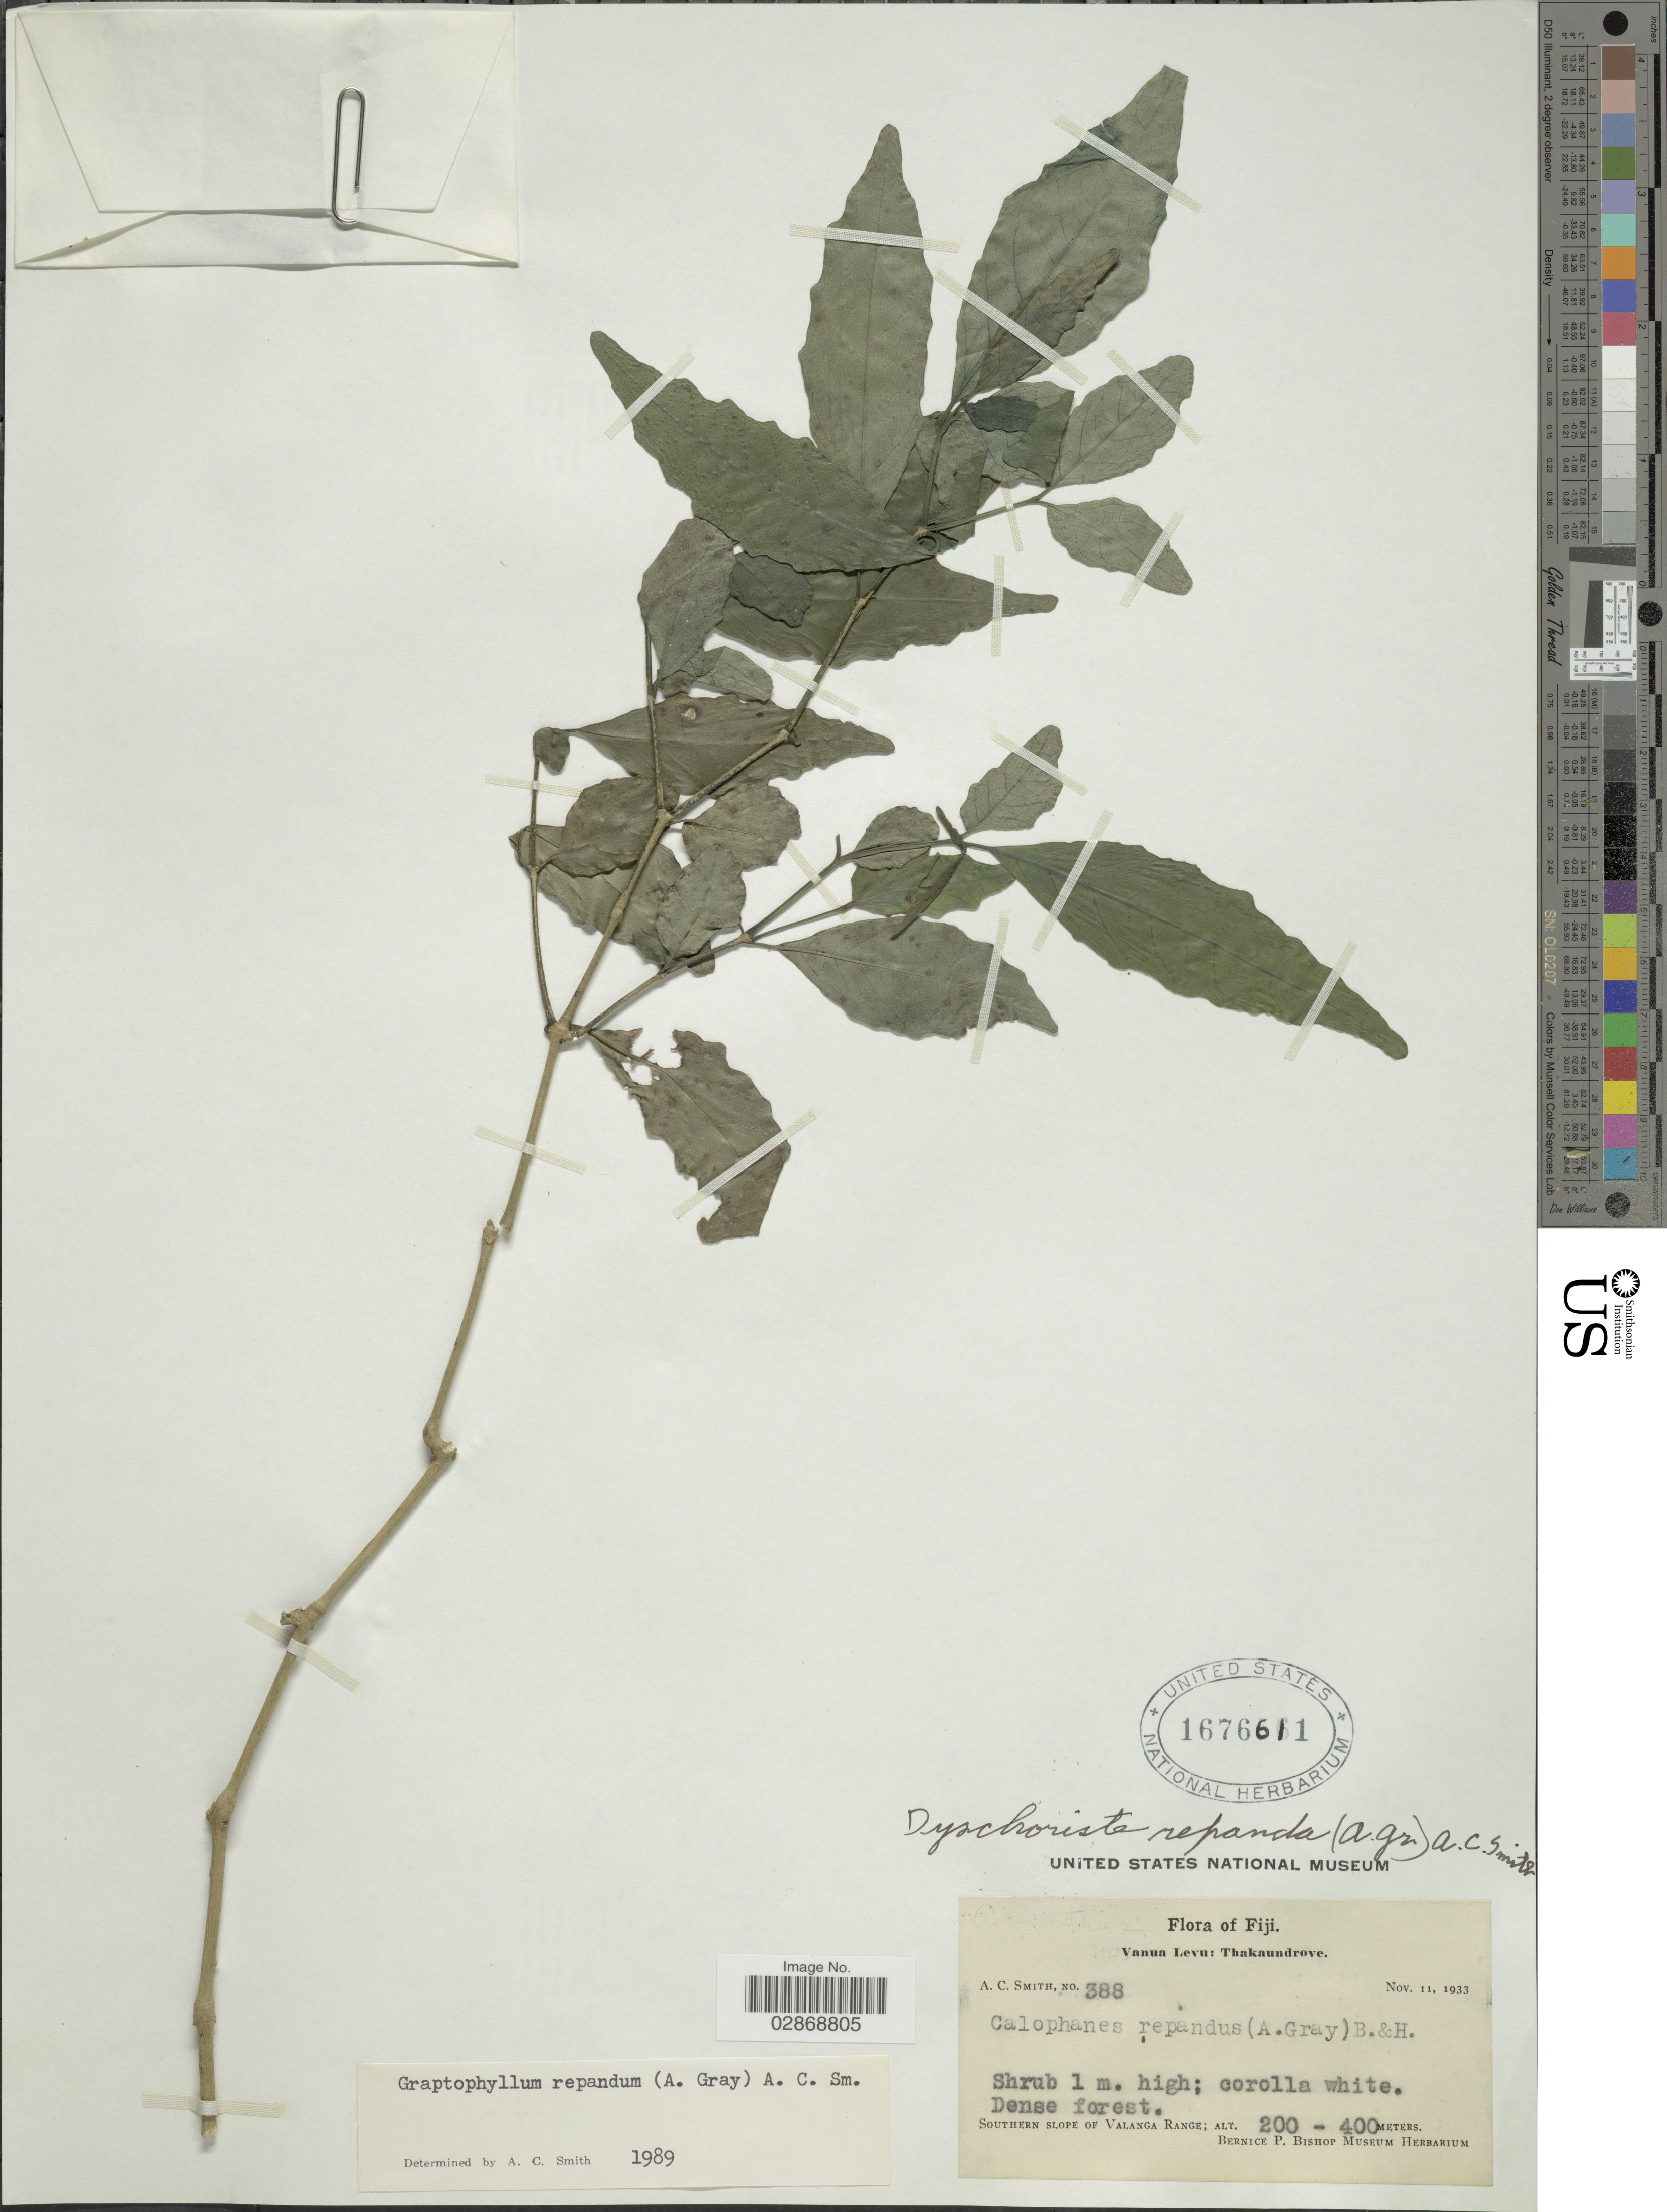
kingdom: Plantae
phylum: Tracheophyta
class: Magnoliopsida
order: Lamiales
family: Acanthaceae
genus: Graptophyllum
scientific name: Graptophyllum repandum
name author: (A. Gray) A.C. Sm.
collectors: A. C. Smith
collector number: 388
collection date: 1933-11-11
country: Fiji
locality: Vanua Levu: Thakaundrove. Southern slope of Valanga Range.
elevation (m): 200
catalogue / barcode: US 1676611